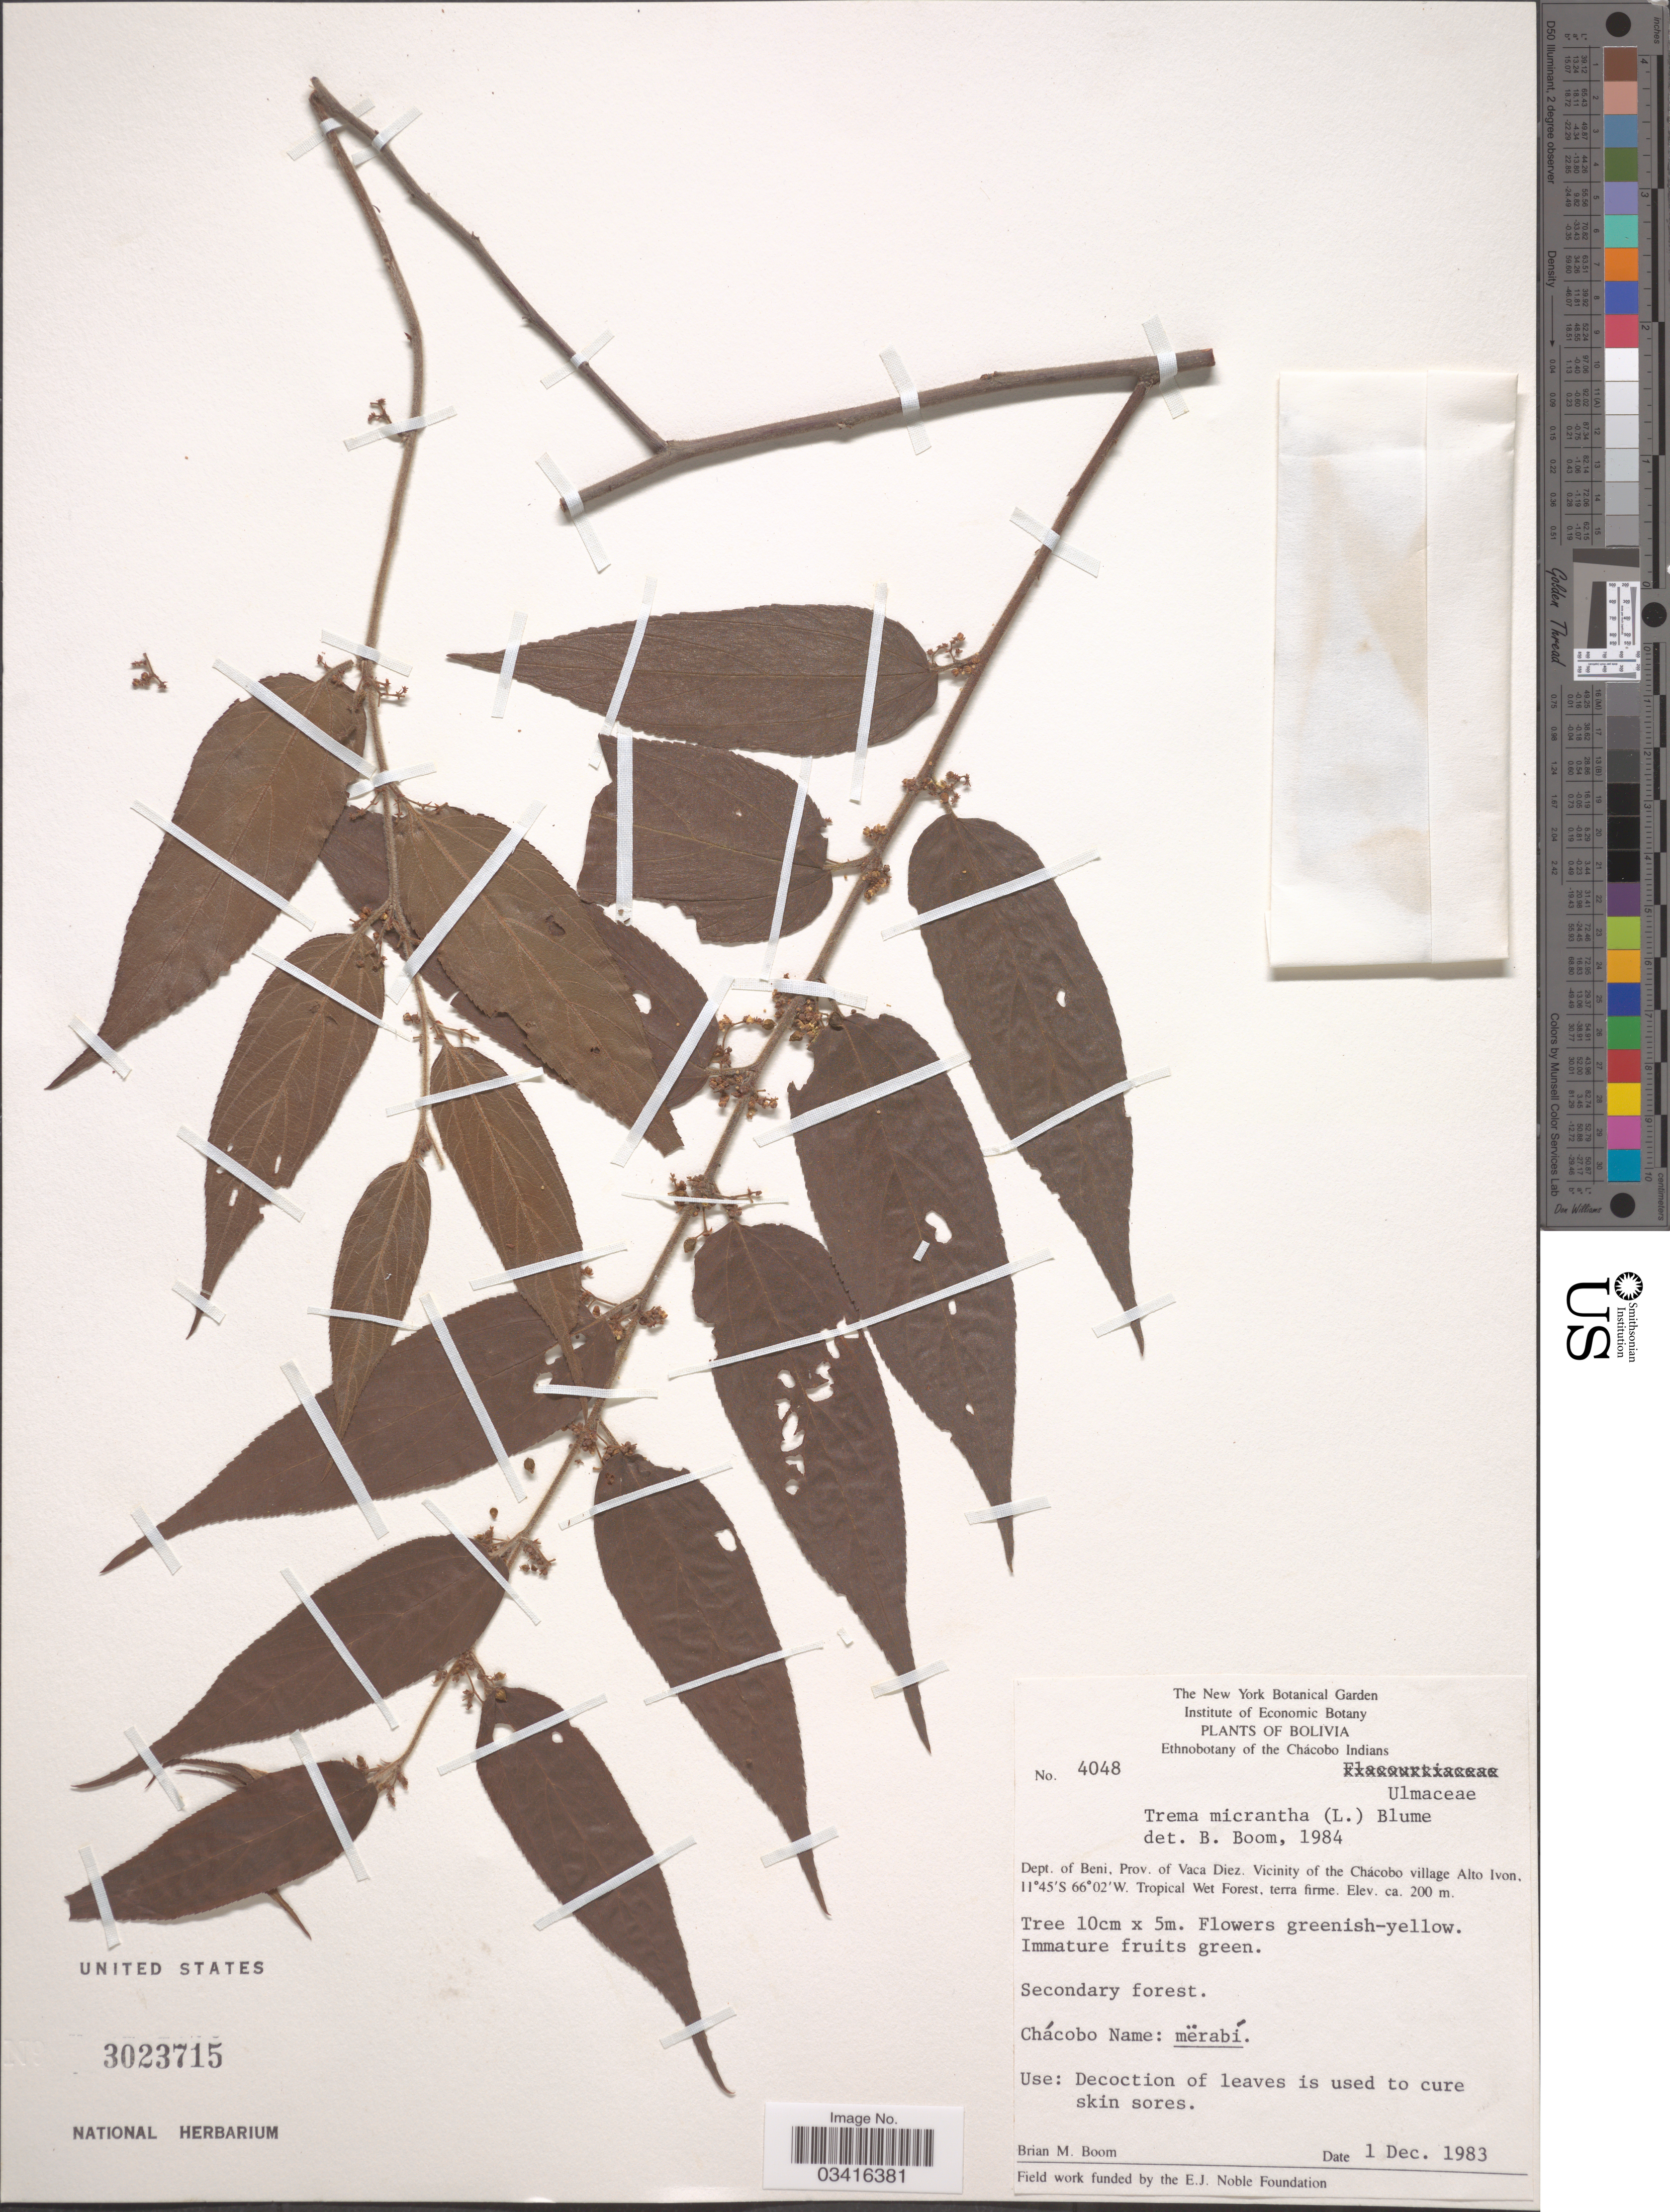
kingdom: Plantae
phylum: Tracheophyta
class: Magnoliopsida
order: Rosales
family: Cannabaceae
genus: Trema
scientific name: Trema micranthum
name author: (L.) Blume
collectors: B. M. Boom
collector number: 4048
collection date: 1983-12-01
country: Bolivia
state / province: Beni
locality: Dept. of Beni, Prov. of Vaca Diez. Vicinity of the Chácobo village Alto Ivon.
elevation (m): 200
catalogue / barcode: US 3023715